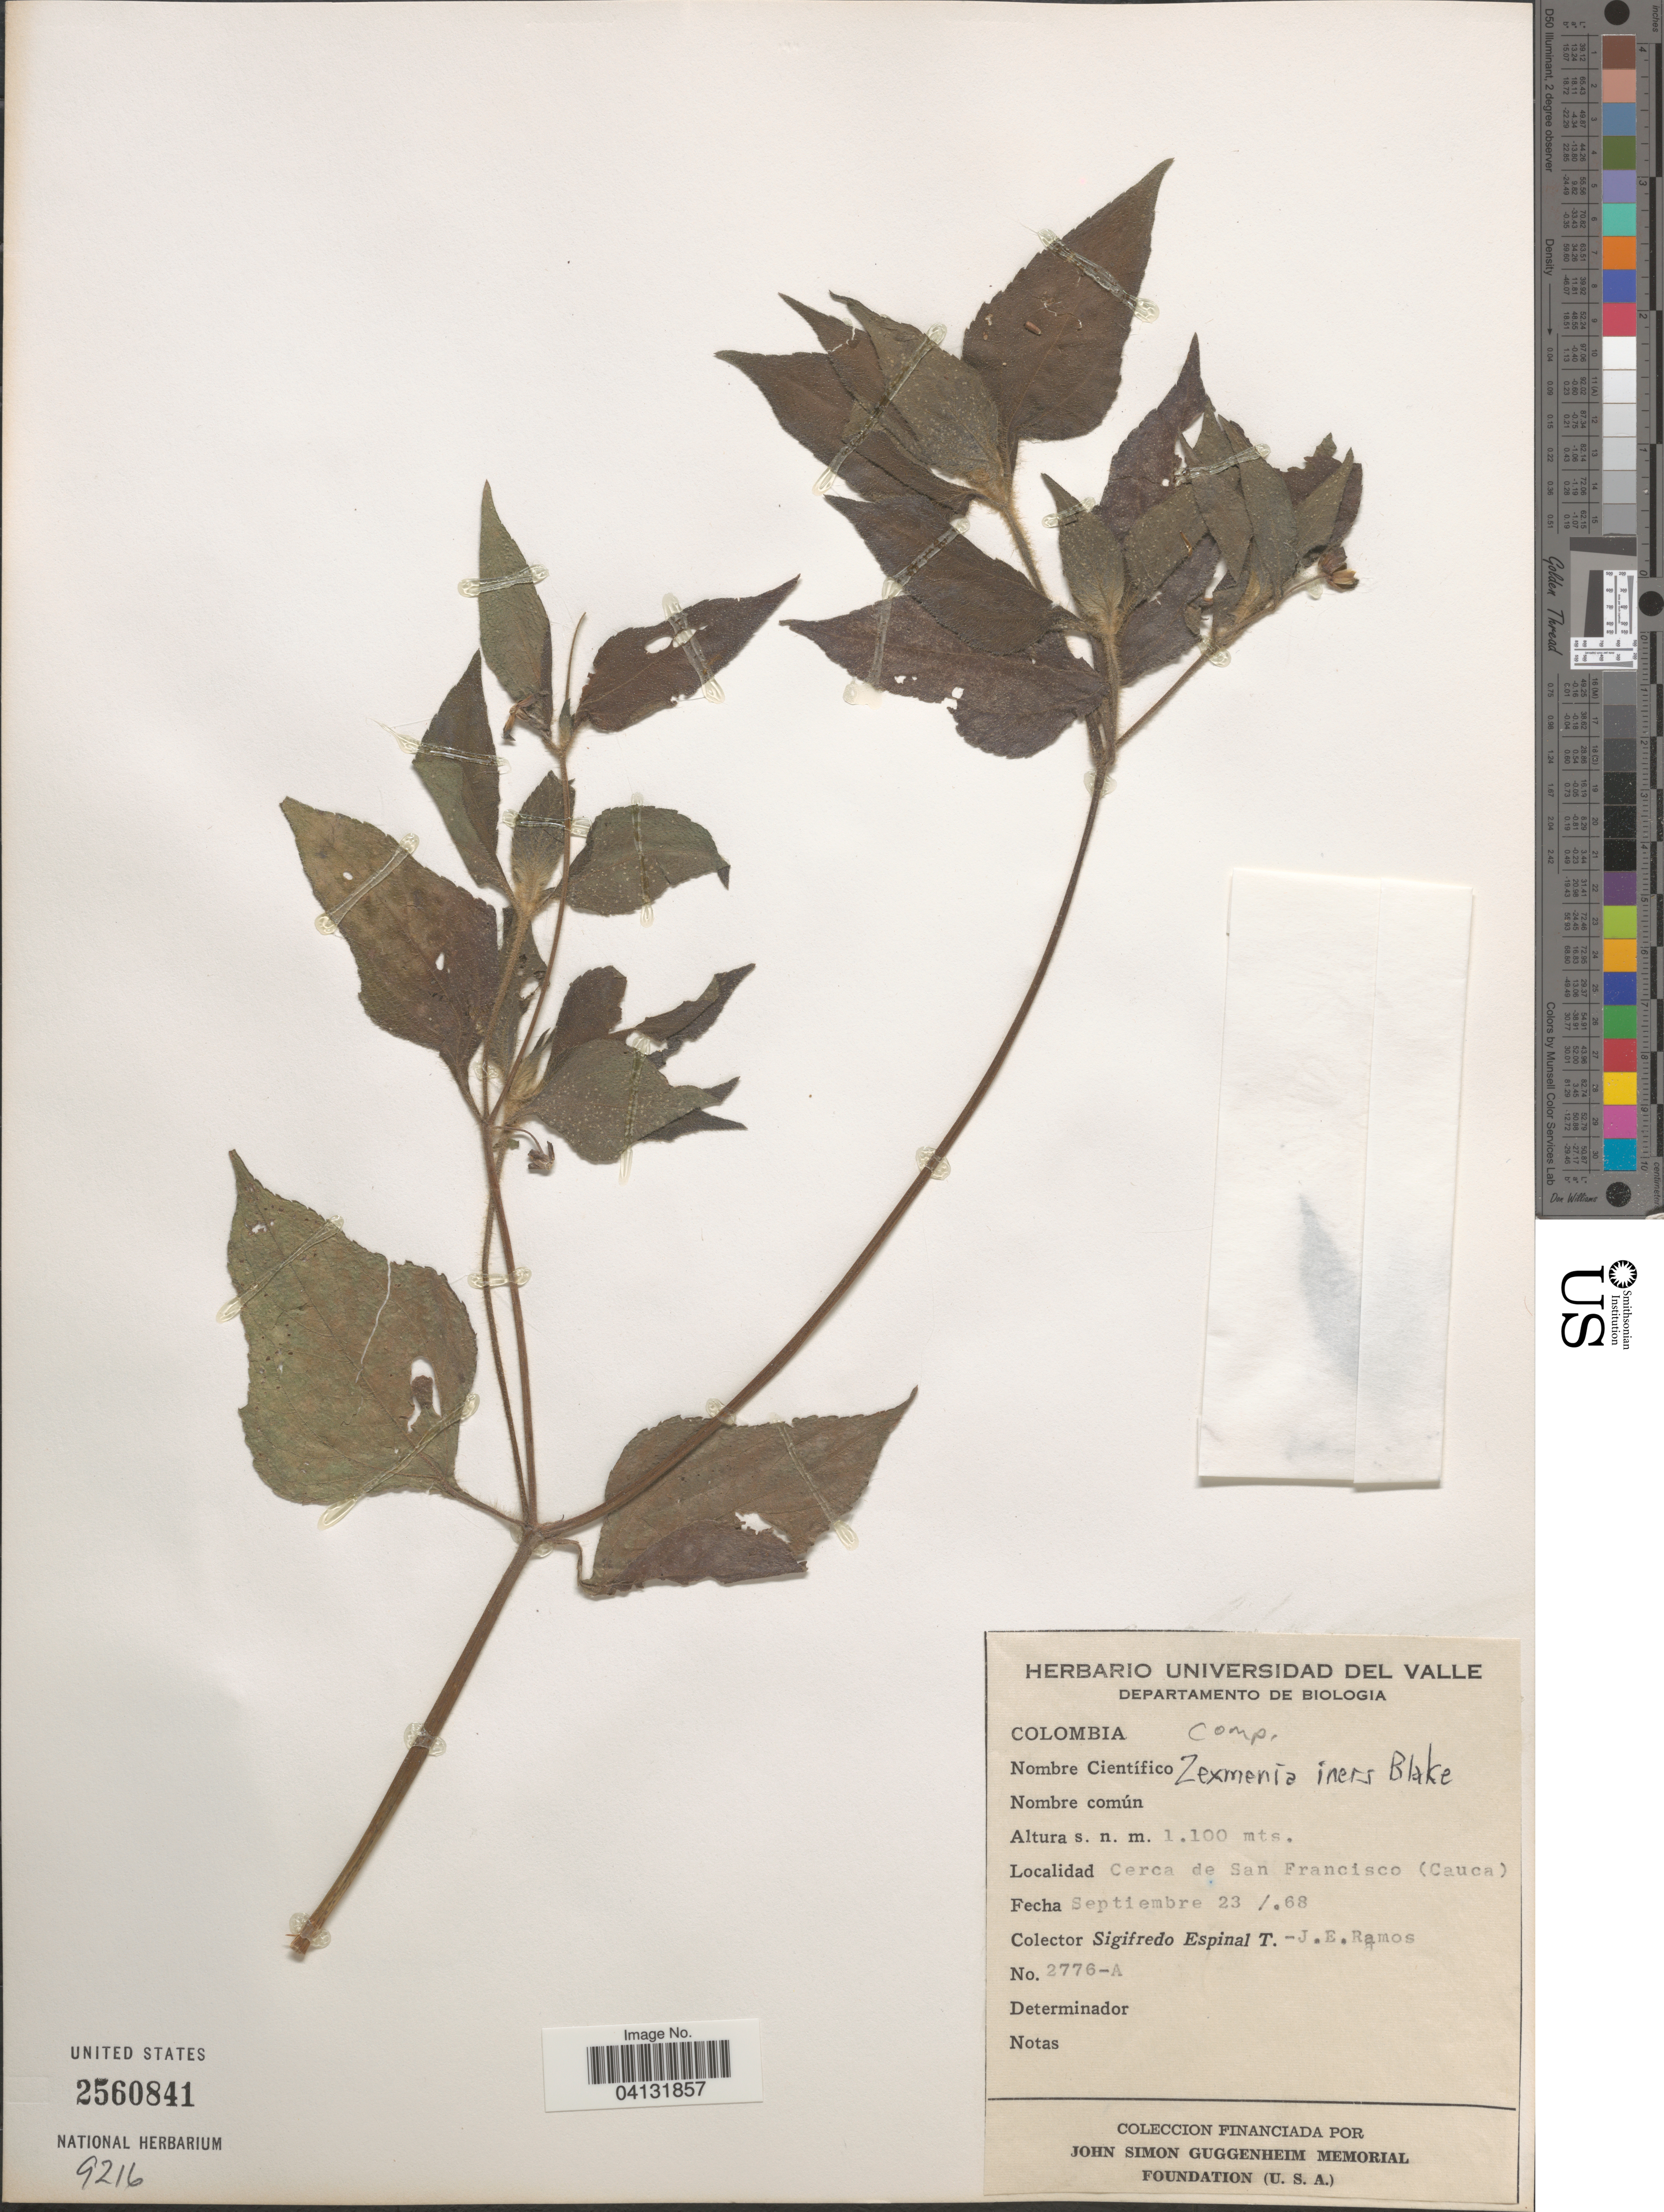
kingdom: Plantae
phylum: Tracheophyta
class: Magnoliopsida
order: Asterales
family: Asteraceae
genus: Zexmenia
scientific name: Zexmenia iners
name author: S.F. Blake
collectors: S. Espinal T. & J. E. Ramos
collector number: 2776-A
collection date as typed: Transcribed d/m/y: 23/9/68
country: Colombia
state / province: Cauca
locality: Cerca de San Francisco.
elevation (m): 1100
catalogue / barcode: US 2560841